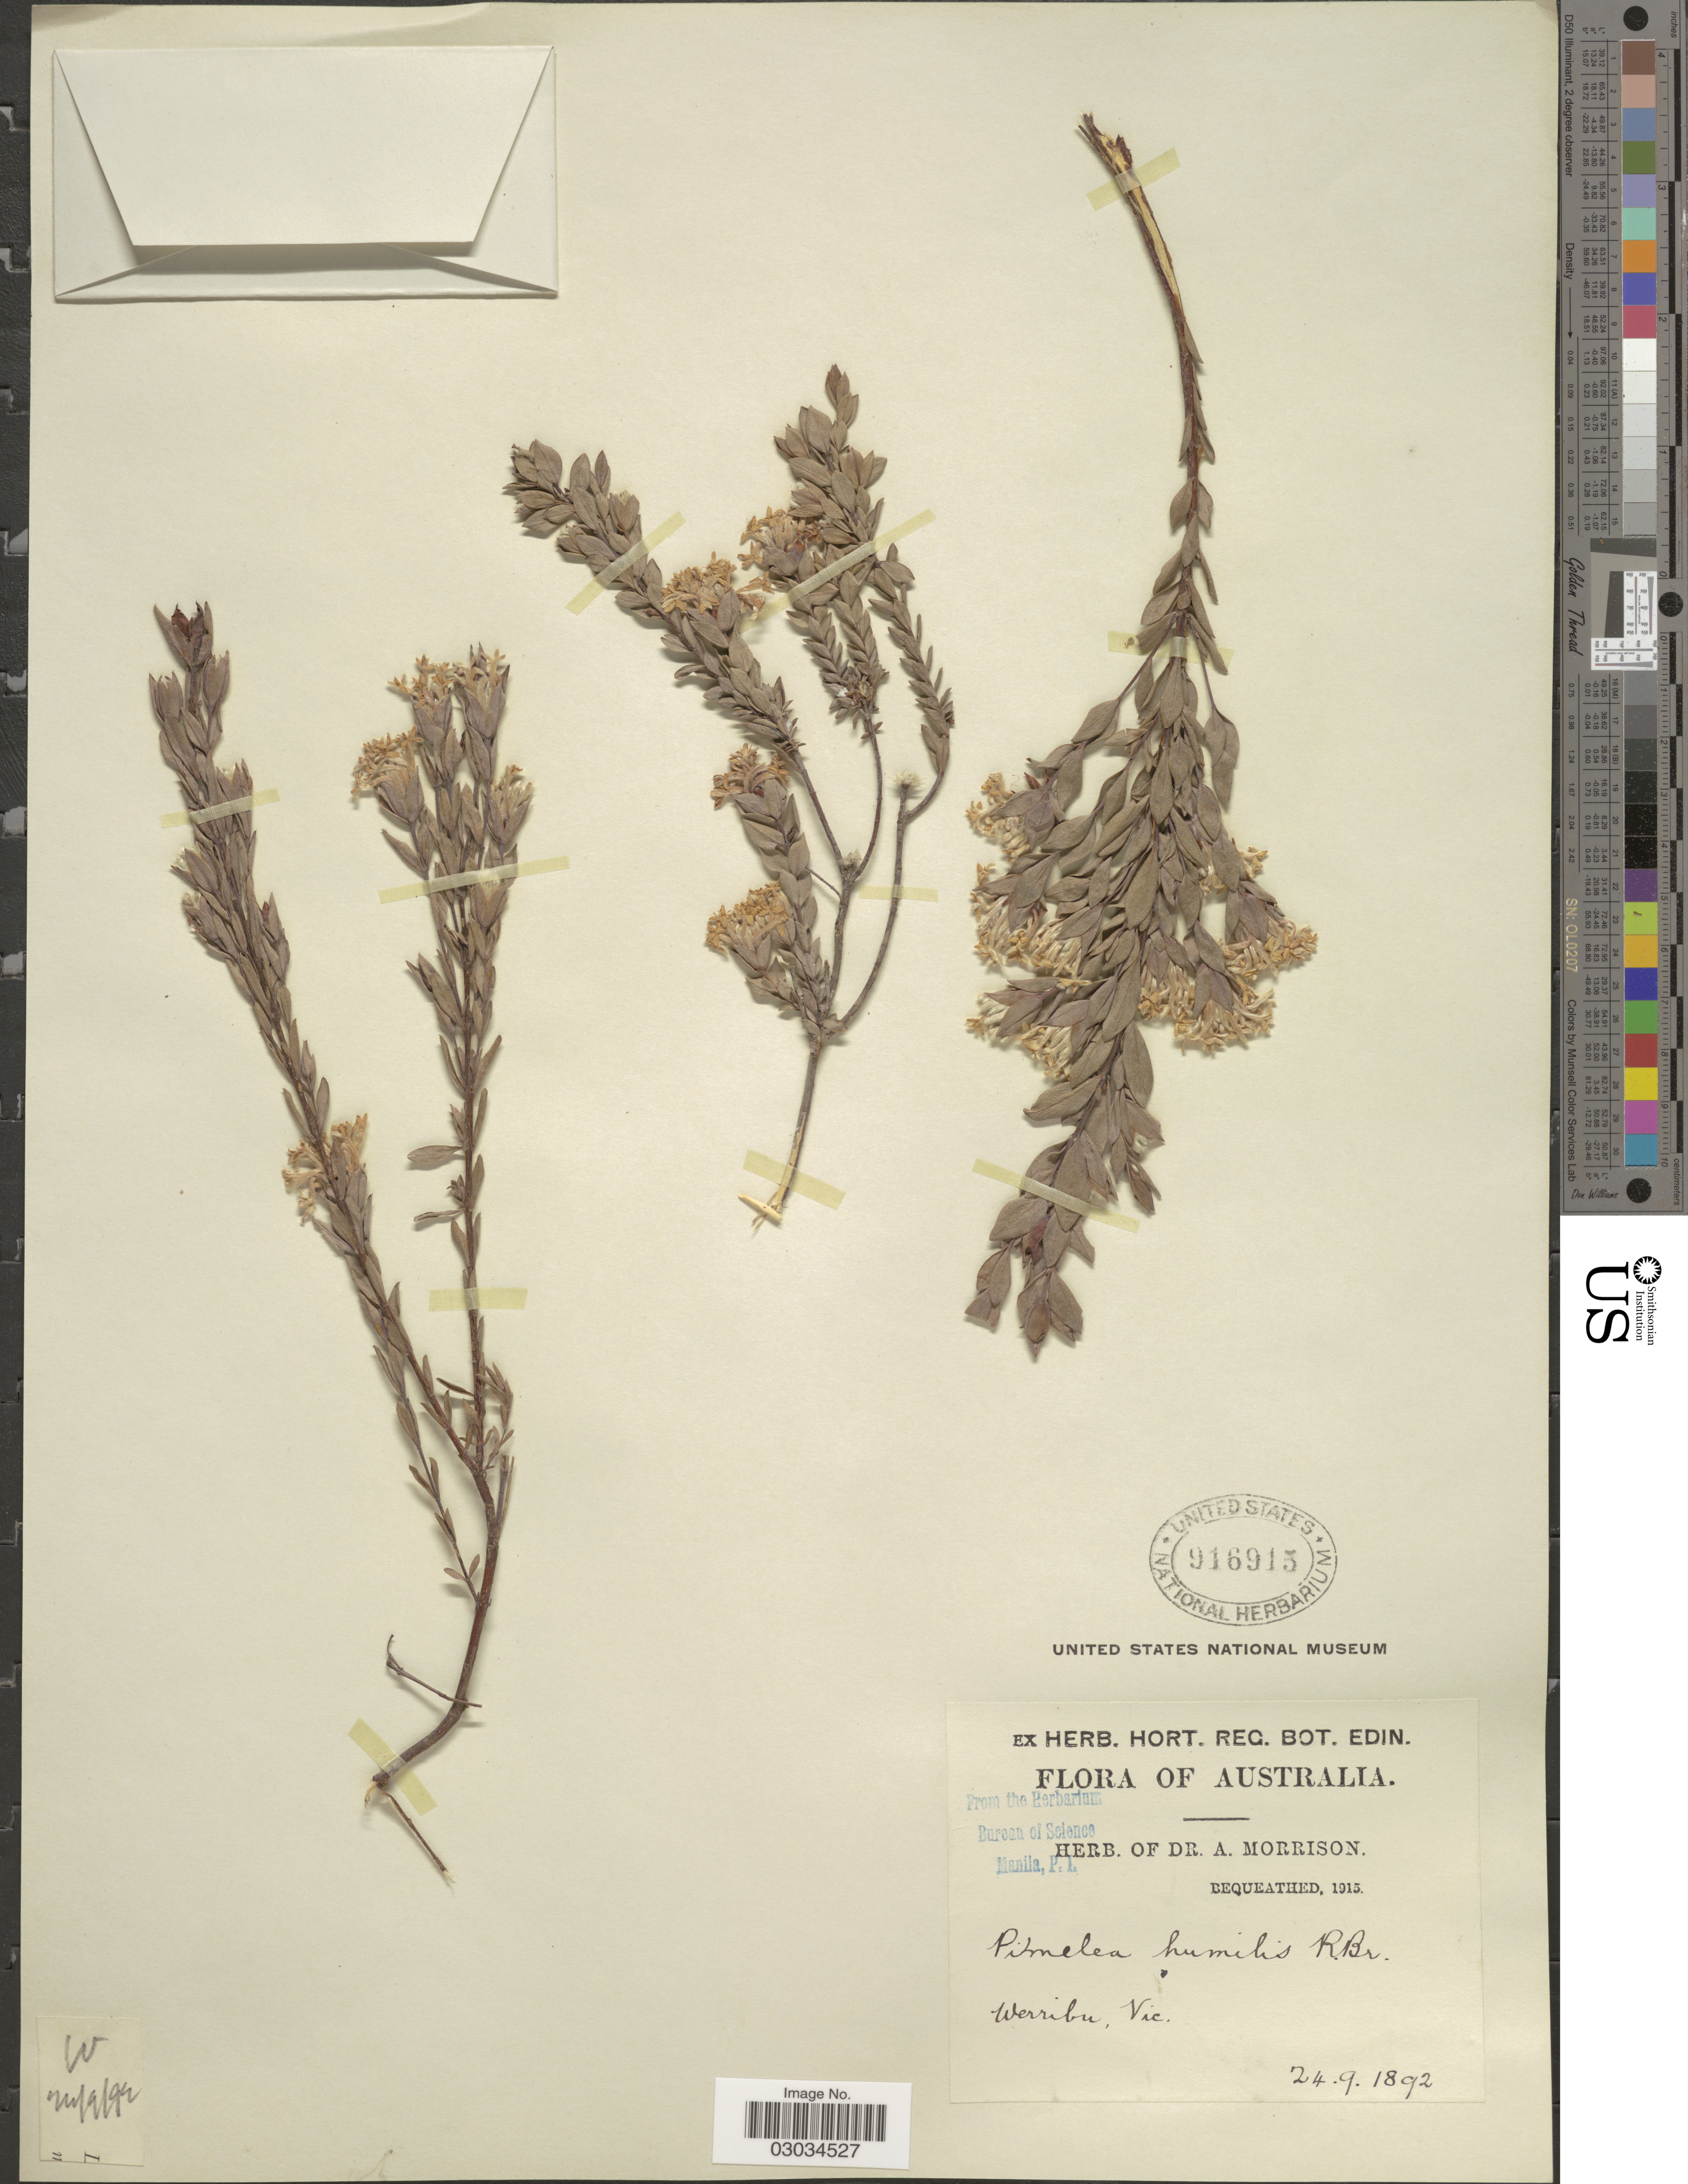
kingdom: Plantae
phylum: Tracheophyta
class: Magnoliopsida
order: Malvales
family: Thymelaeaceae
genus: Pimelea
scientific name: Pimelea humilis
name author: R. Br.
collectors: A. Morrison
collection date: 1892-09-24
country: Australia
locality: Werribee, Vic.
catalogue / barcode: US 916915